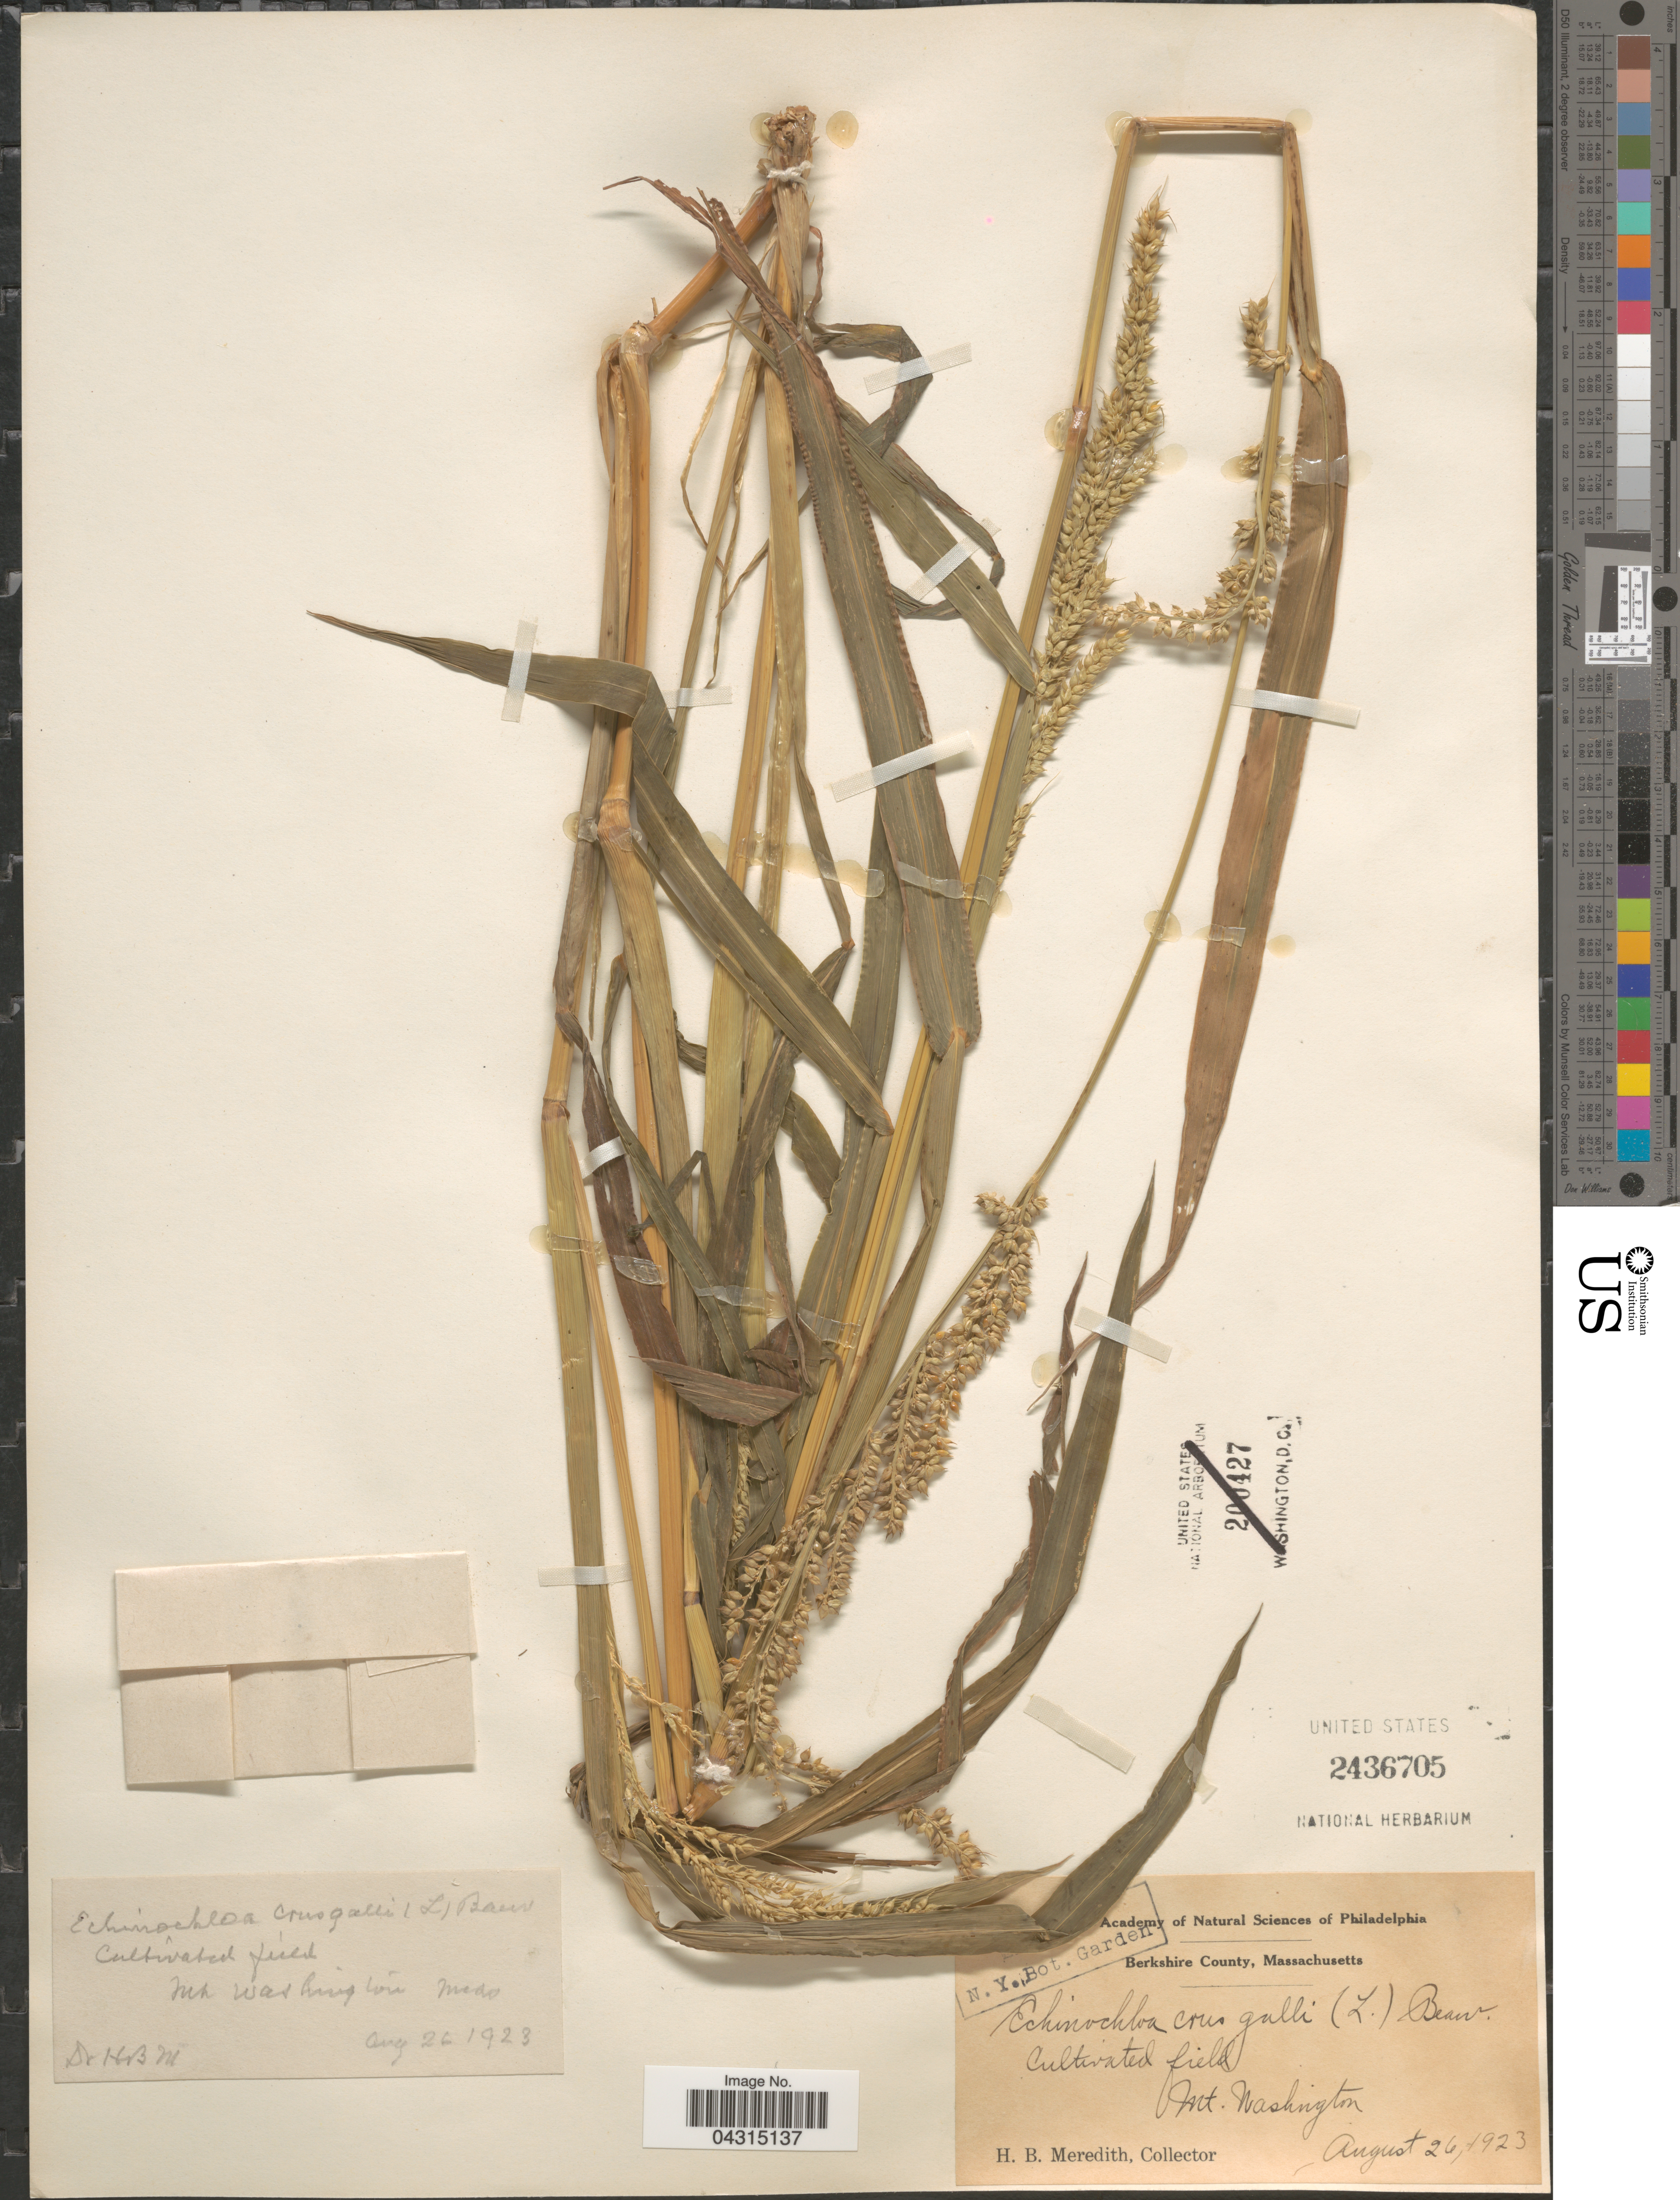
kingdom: Plantae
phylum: Tracheophyta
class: Liliopsida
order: Poales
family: Poaceae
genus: Echinochloa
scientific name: Echinochloa crus-galli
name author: (L.) P. Beauv.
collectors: H. Meredith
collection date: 1923-08-26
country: United States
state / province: Massachusetts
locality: Berkshire County. Mt. Washington.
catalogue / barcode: US 2436705